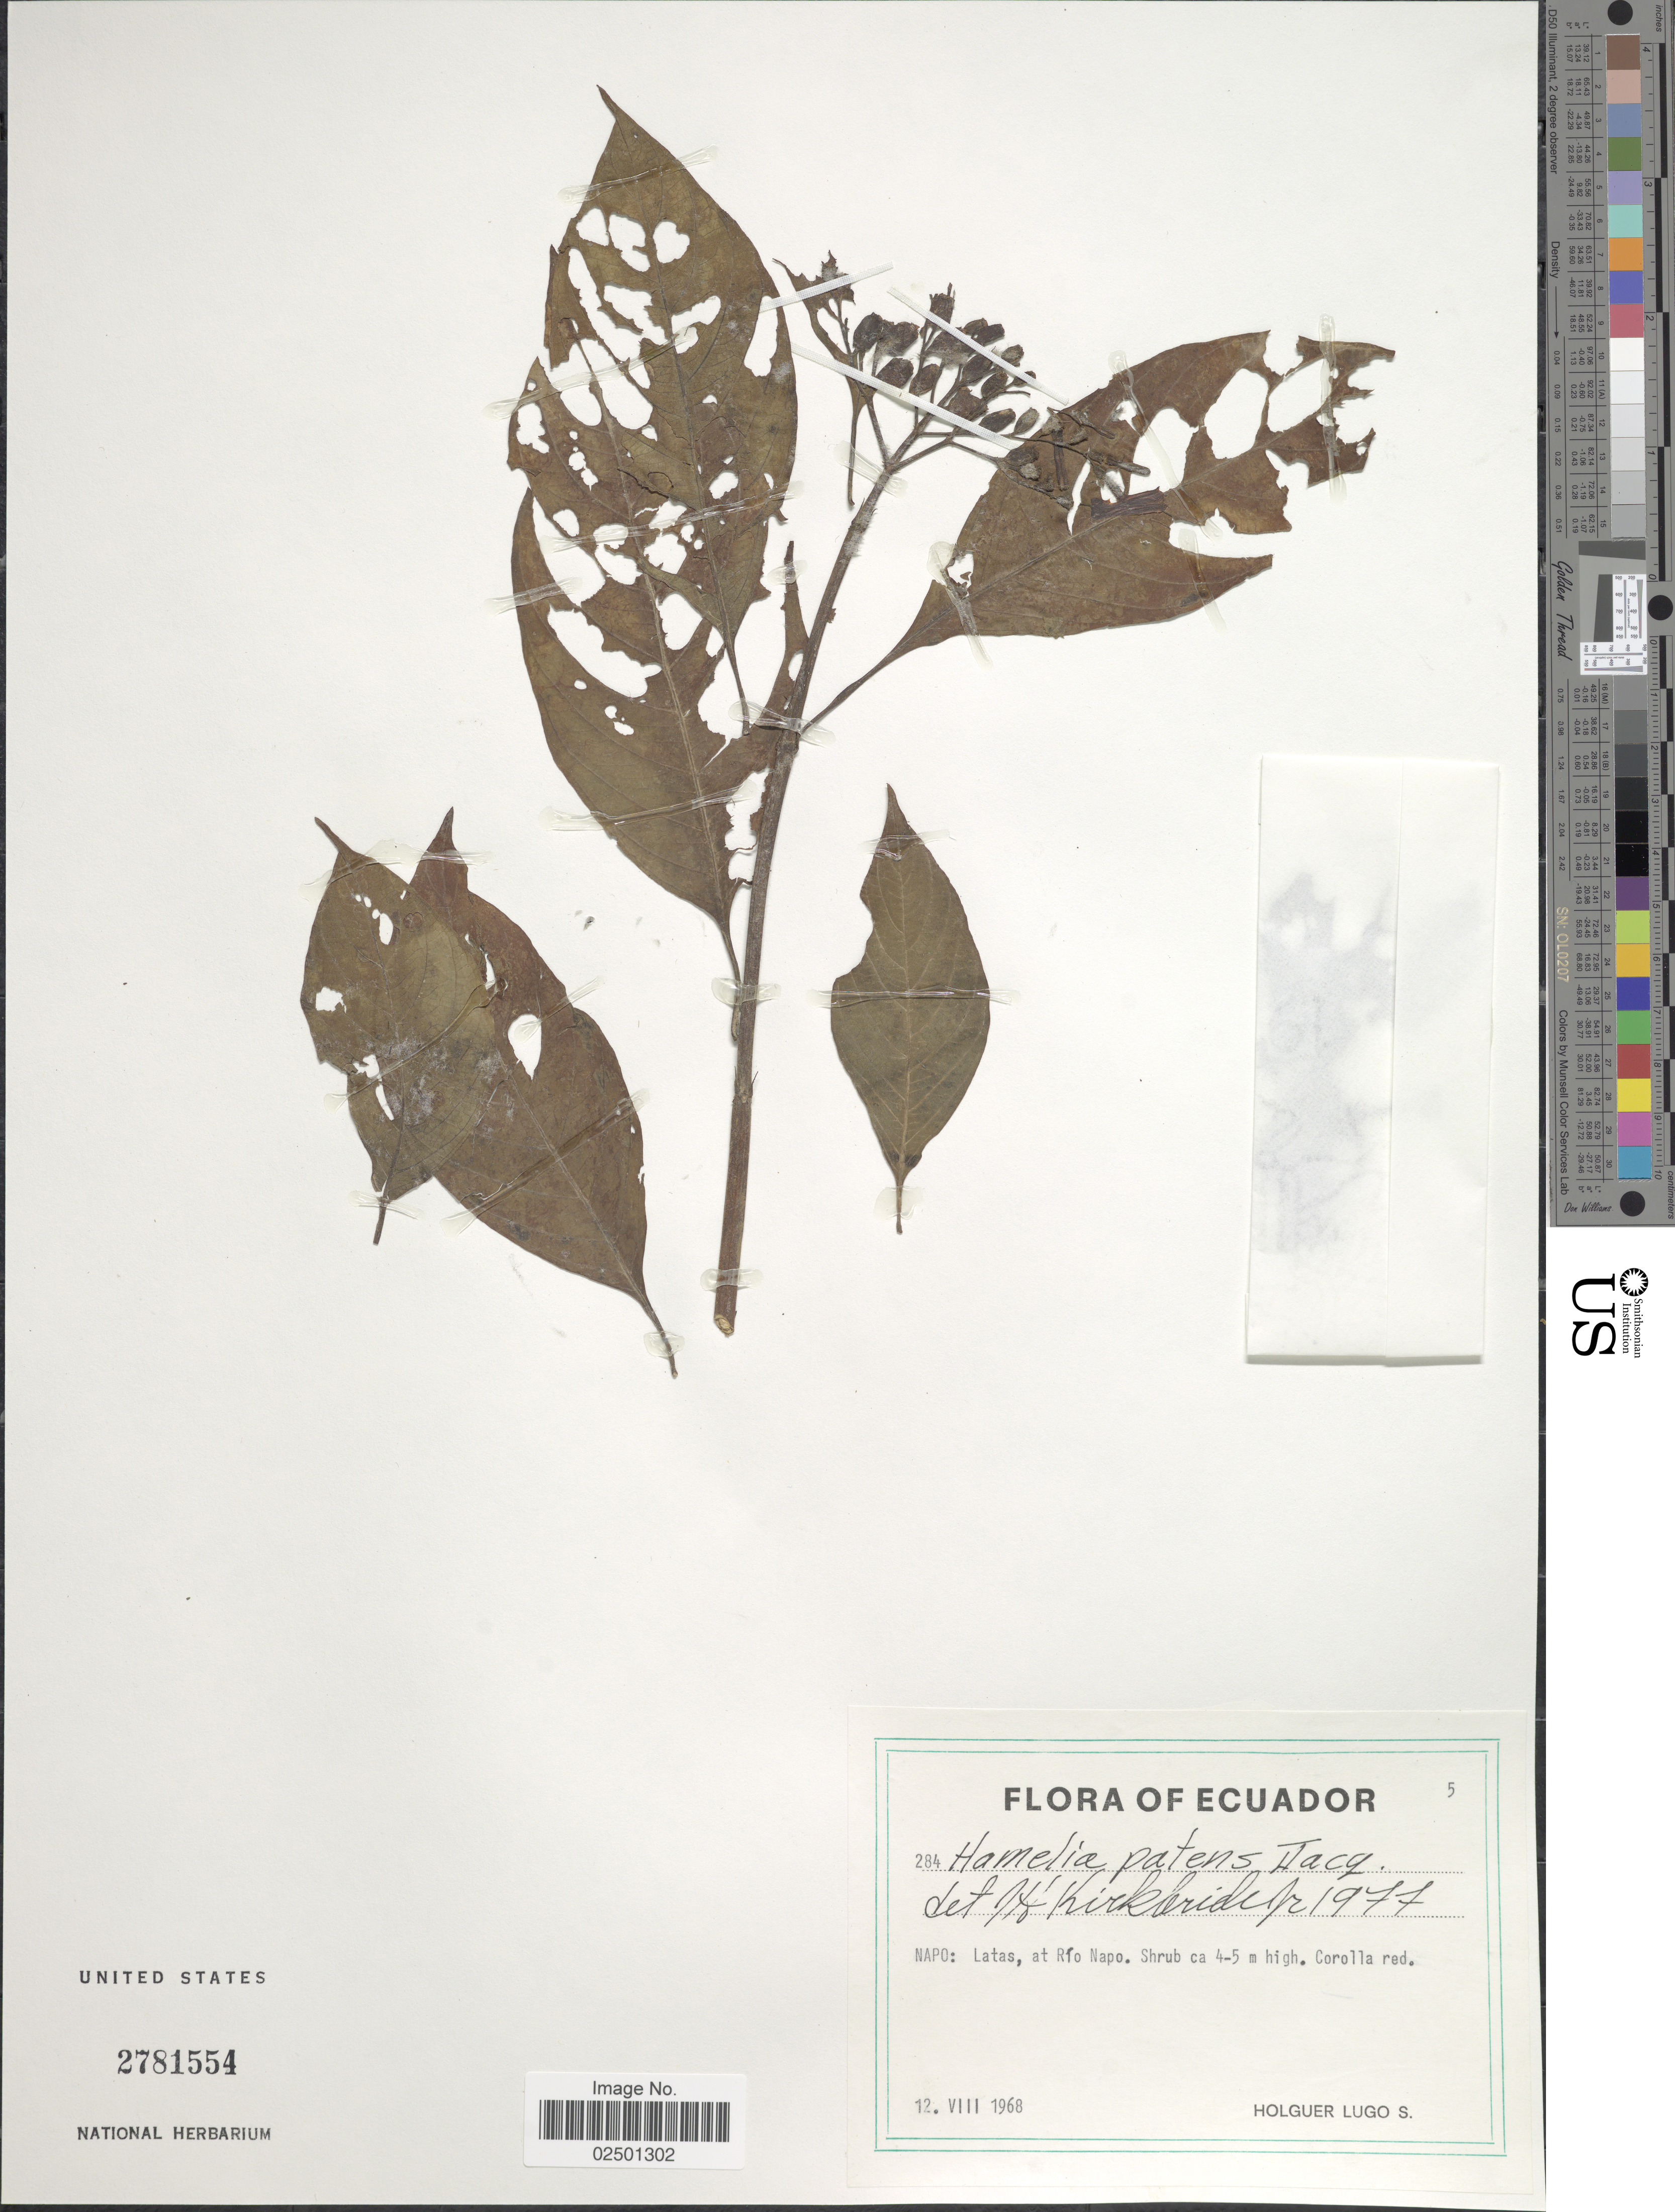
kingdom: Plantae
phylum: Tracheophyta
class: Magnoliopsida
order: Gentianales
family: Rubiaceae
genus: Hamelia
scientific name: Hamelia patens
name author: Jacq.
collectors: H. Lugo S.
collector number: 284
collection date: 1968-08-12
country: Ecuador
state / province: Napo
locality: Latas, at Rio Napo.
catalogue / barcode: US 2781554